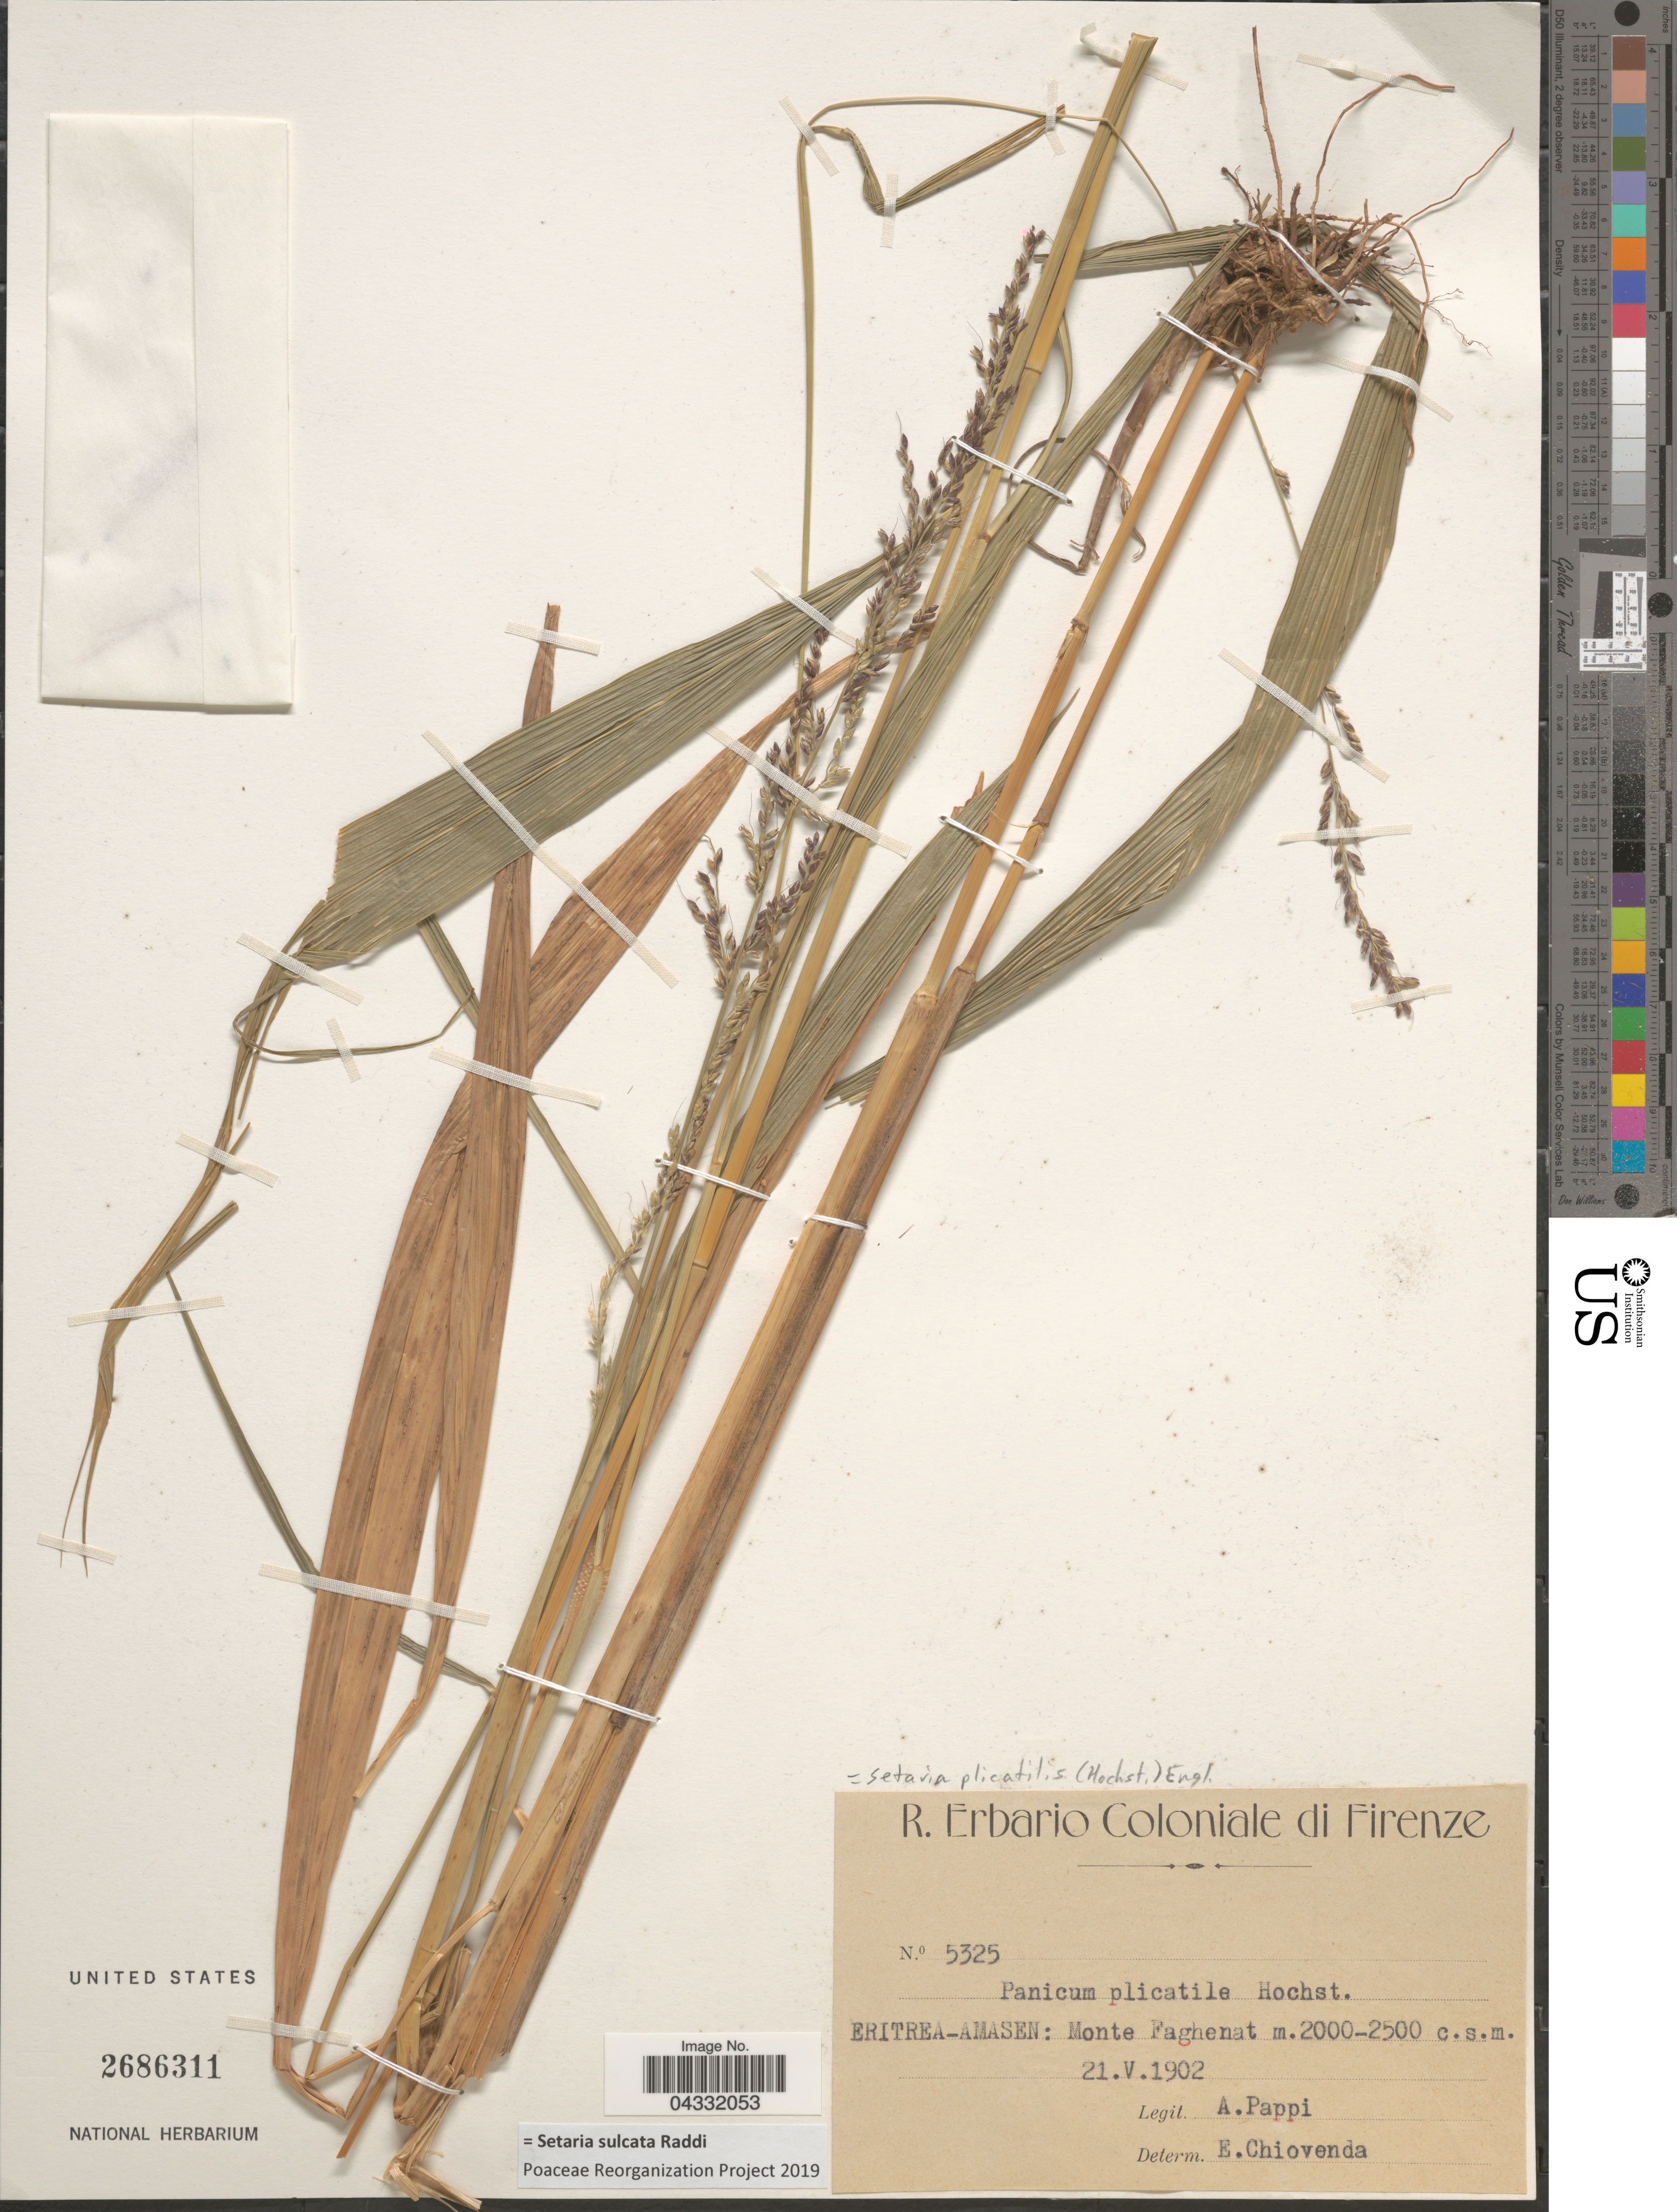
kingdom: Plantae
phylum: Tracheophyta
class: Liliopsida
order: Poales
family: Poaceae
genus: Setaria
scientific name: Setaria sulcata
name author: Raddi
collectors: A. Pappi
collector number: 5325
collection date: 1902-05-21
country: Eritrea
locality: Amasen: Monte Faghenat.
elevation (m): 2000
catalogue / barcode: US 2686311